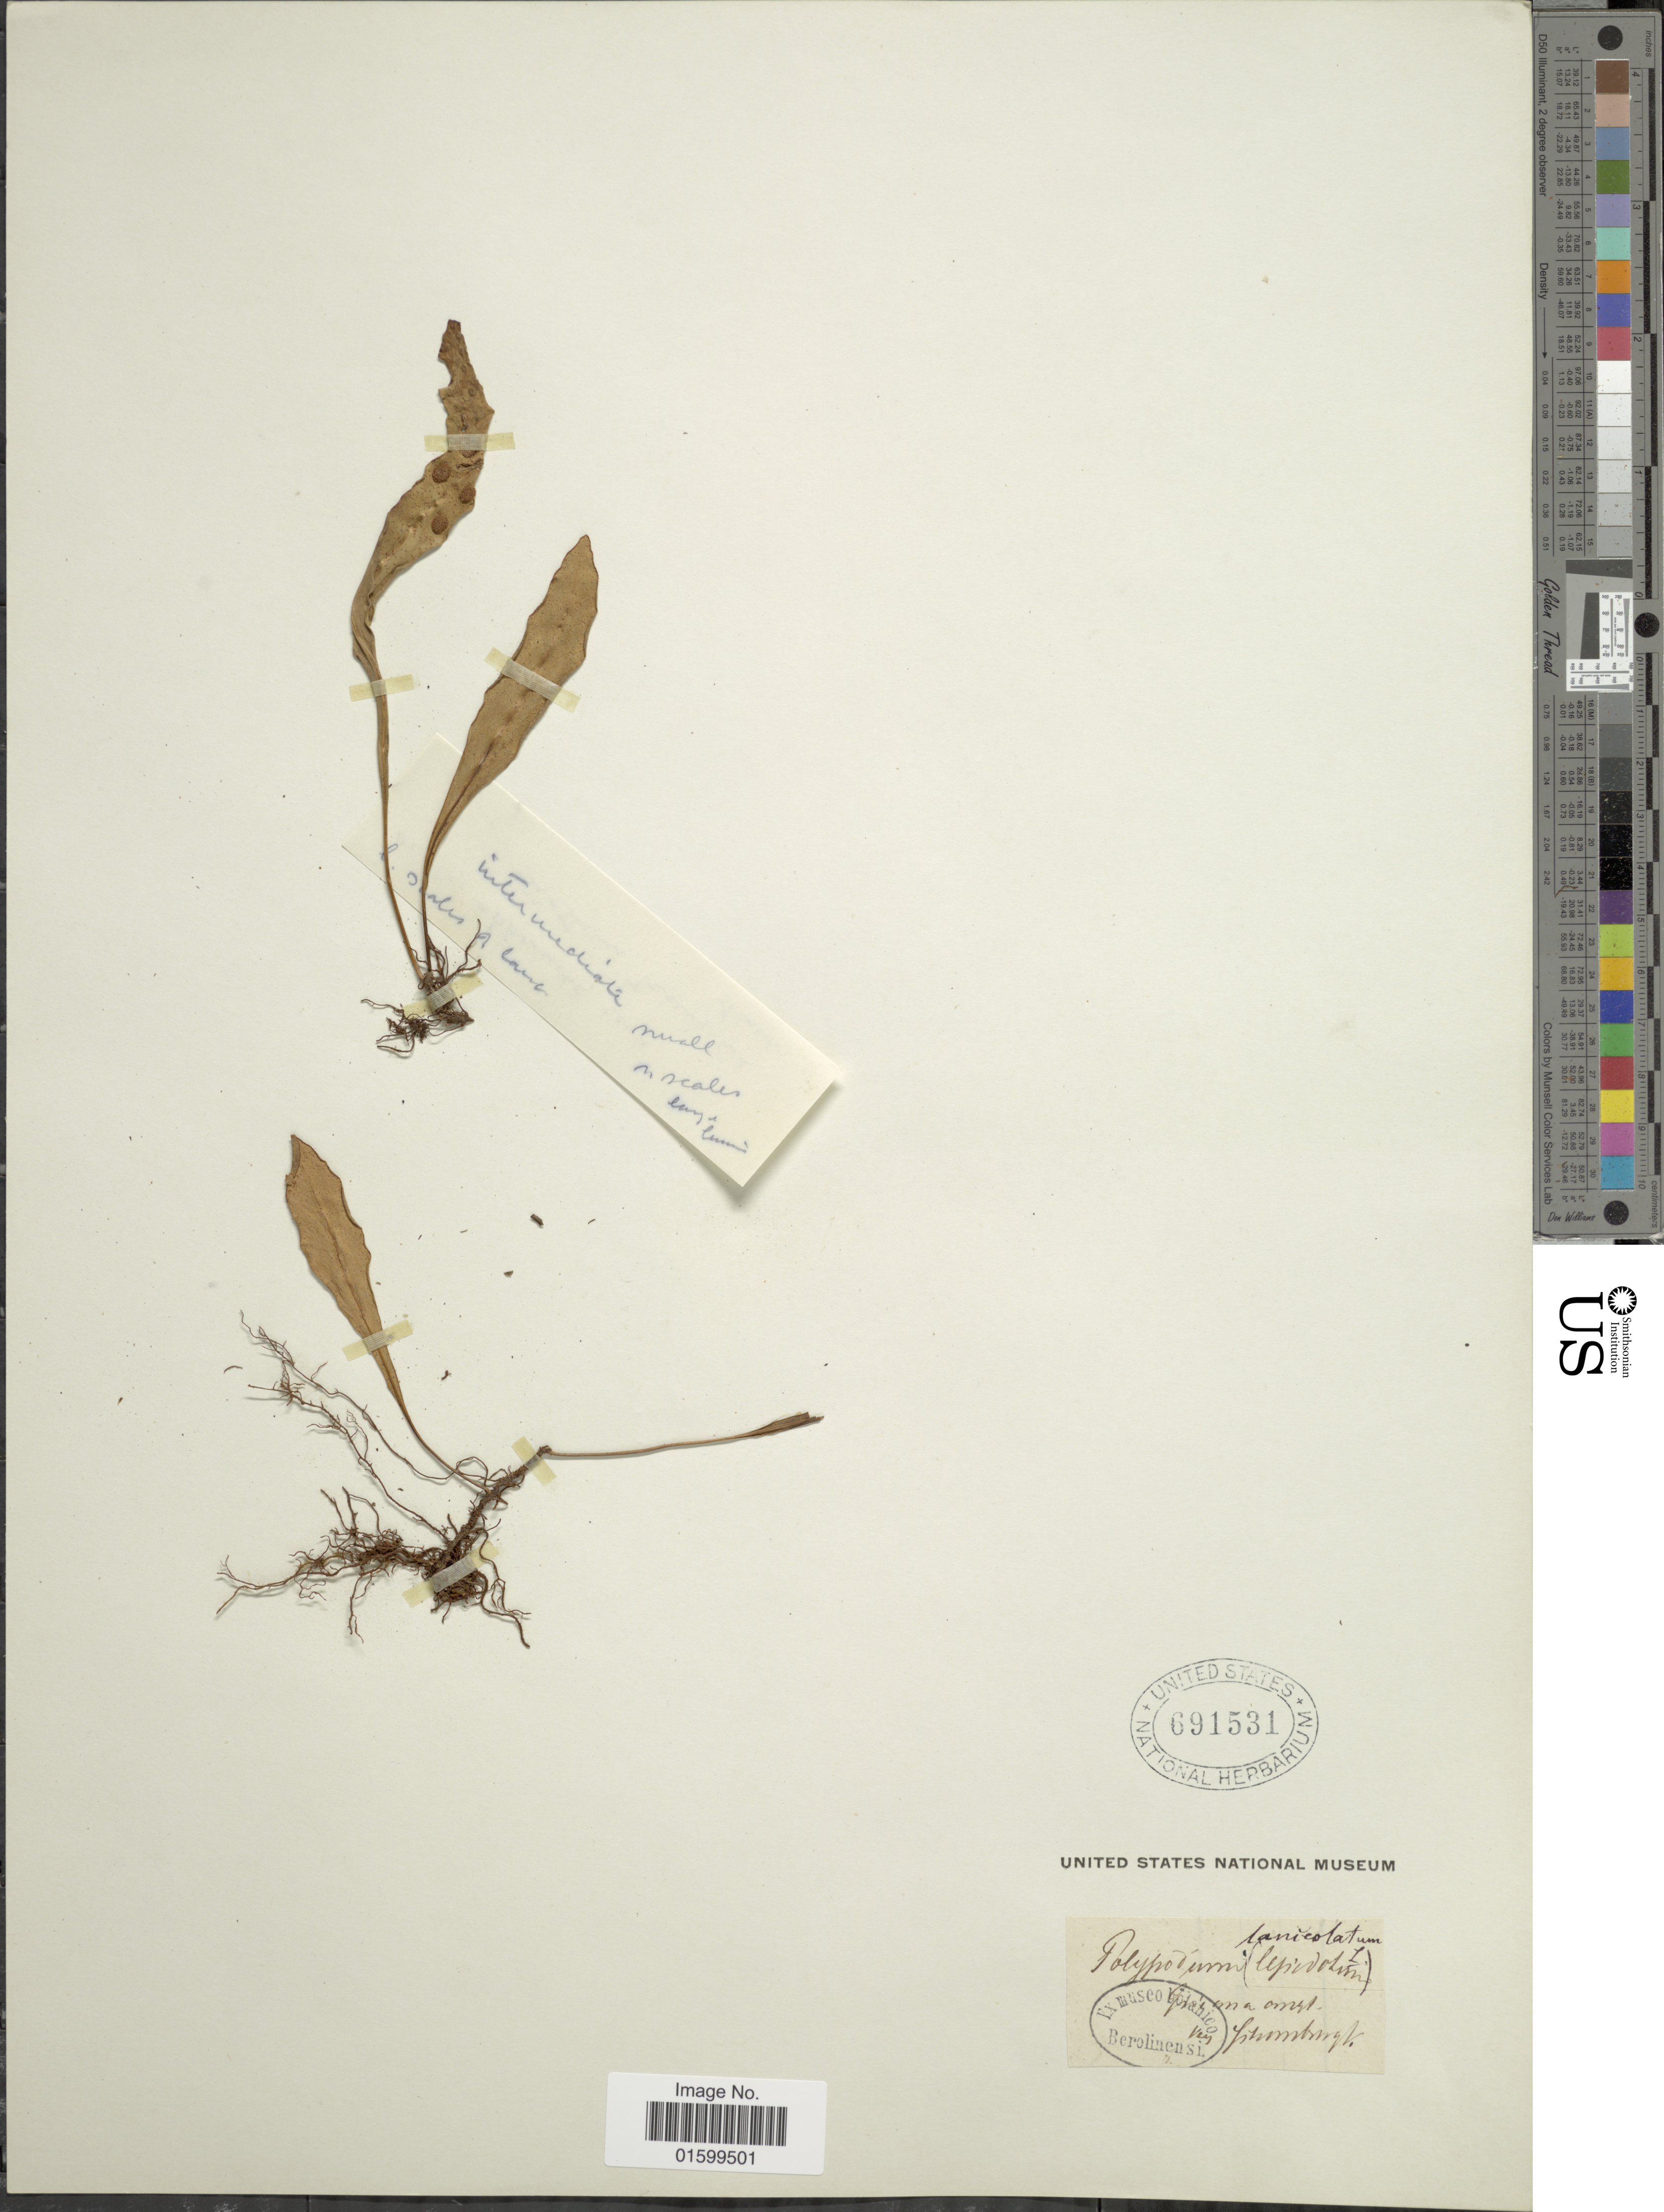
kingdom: Plantae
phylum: Tracheophyta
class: Polypodiopsida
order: Polypodiales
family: Polypodiaceae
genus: Pleopeltis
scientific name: Pleopeltis macrocarpa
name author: (Bory ex Willd.) Kaulf.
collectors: -- Schomburgk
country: Guyana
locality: Guiana angl.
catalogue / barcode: US 691531